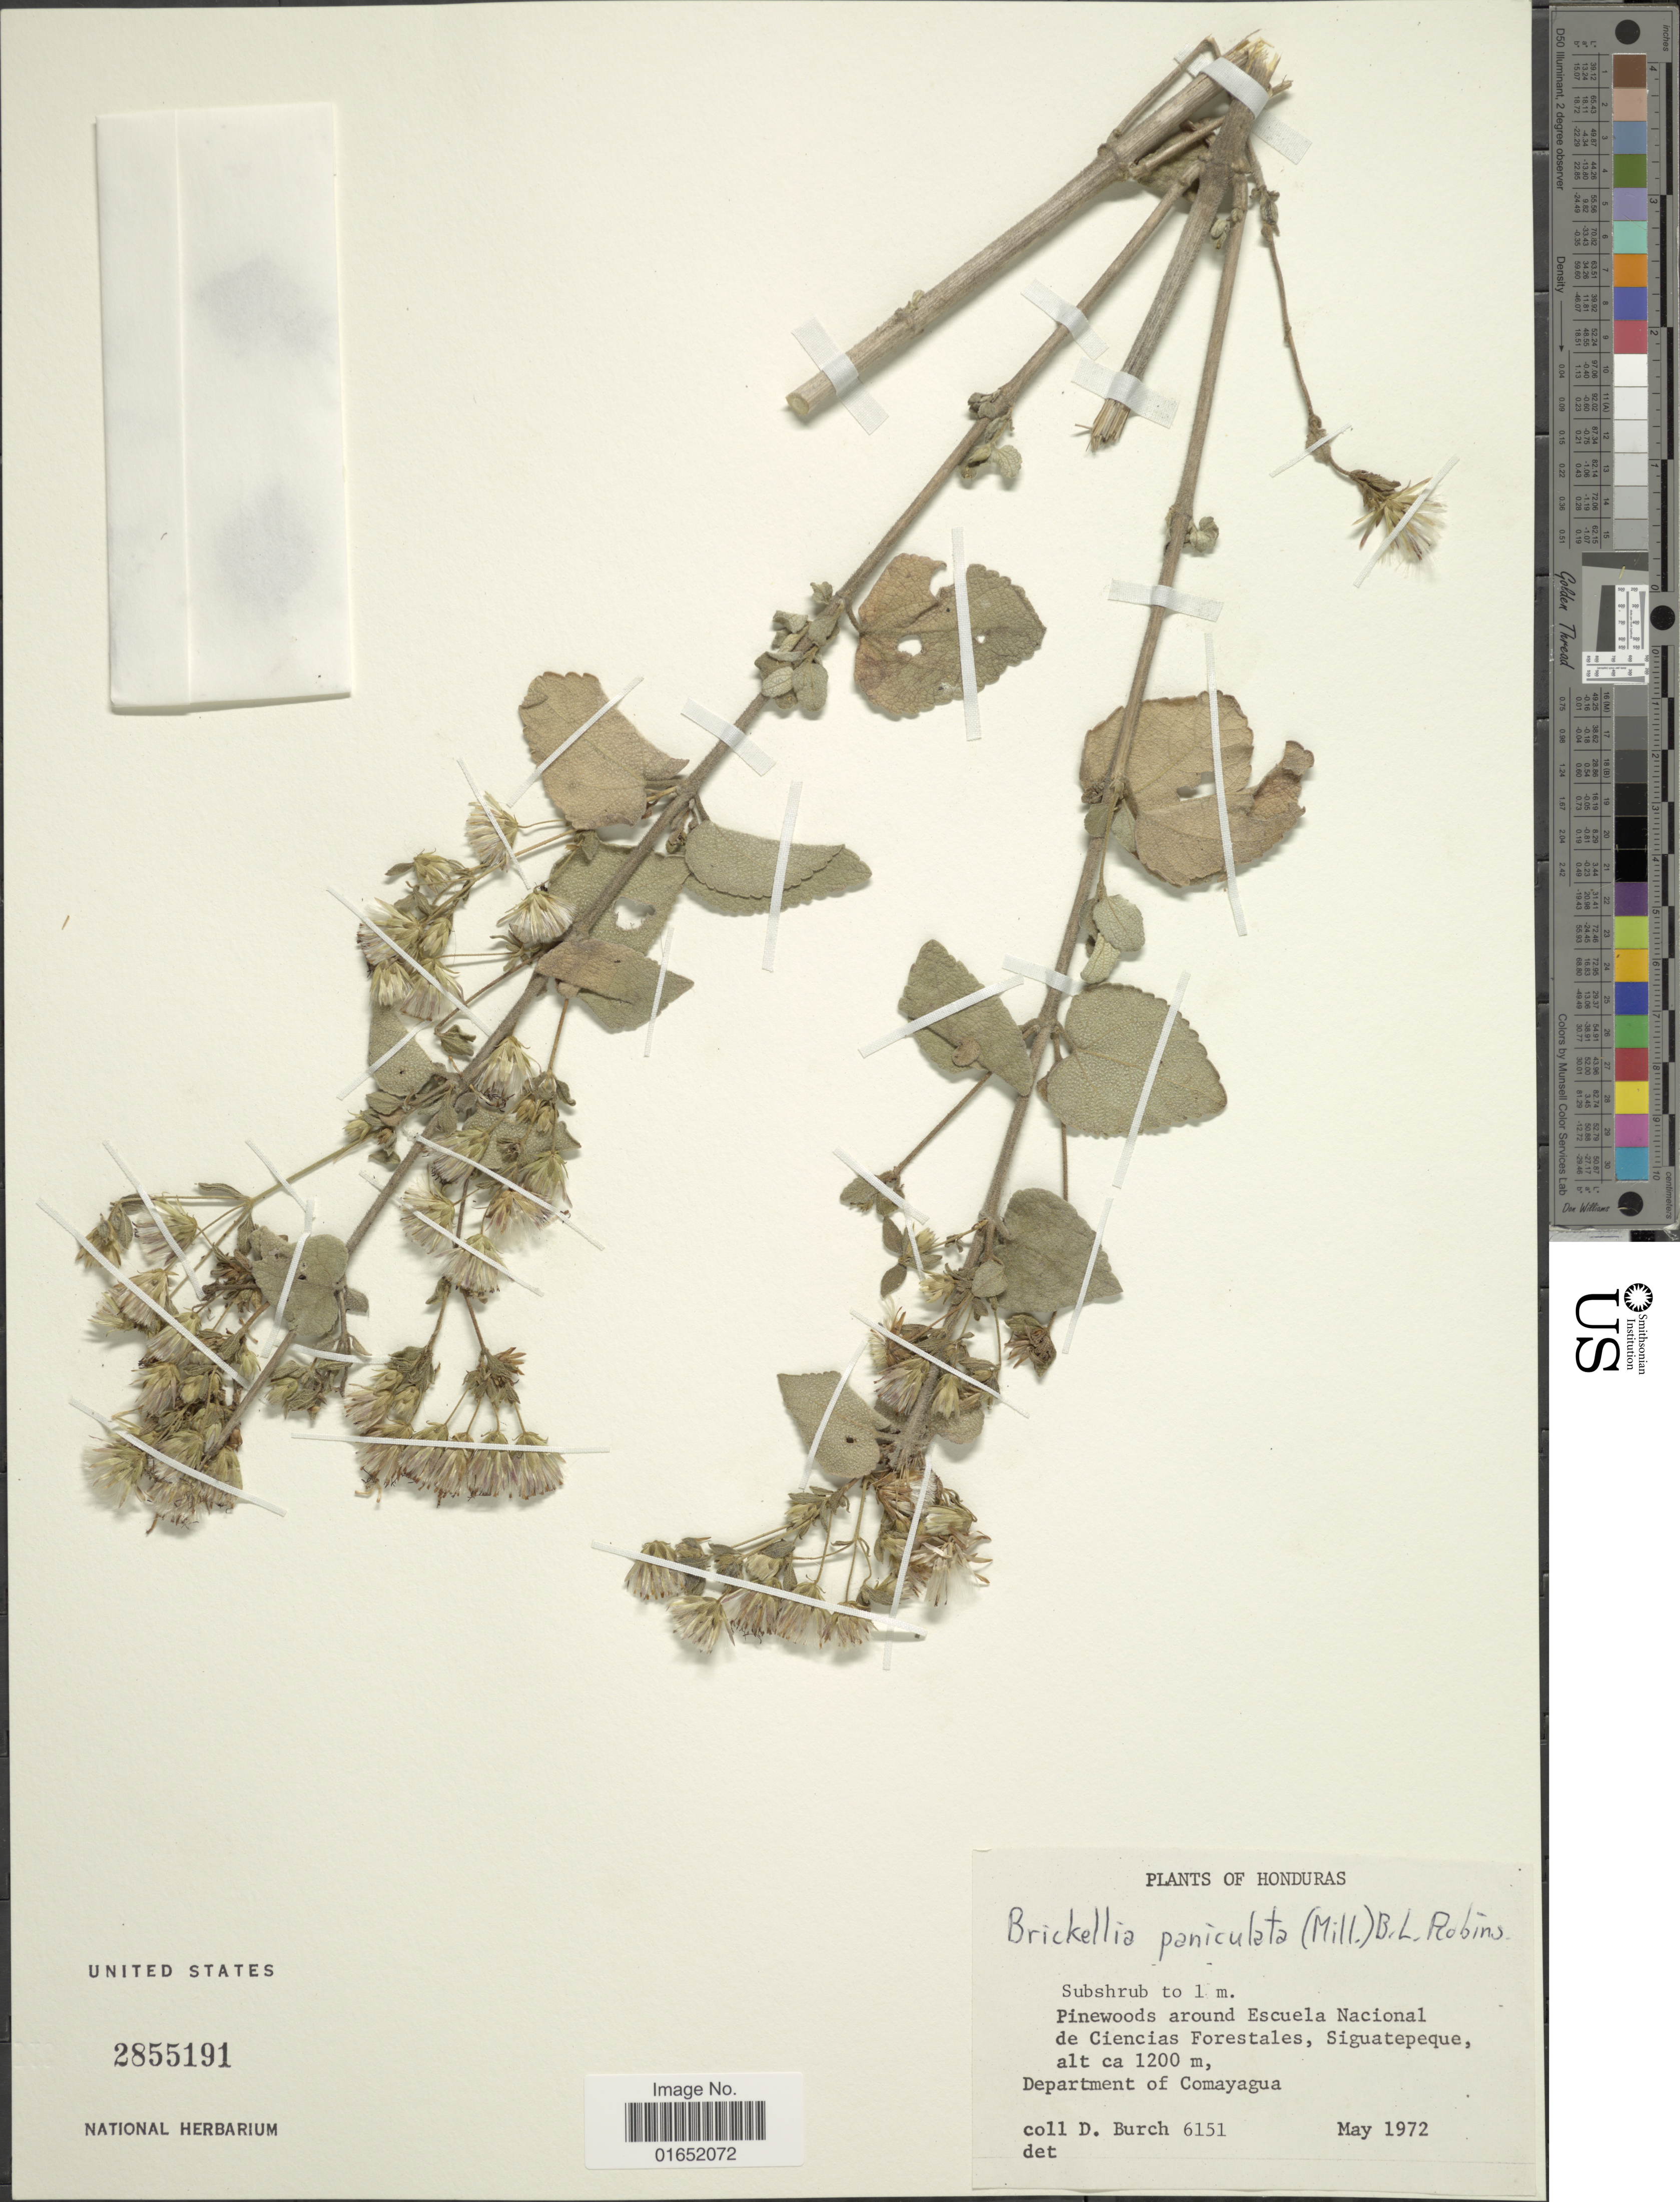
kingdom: Plantae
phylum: Tracheophyta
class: Magnoliopsida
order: Asterales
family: Asteraceae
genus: Brickellia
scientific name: Brickellia paniculata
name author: (Mill.) B.L. Rob.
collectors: D. Burch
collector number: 6151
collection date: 1972-05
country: Honduras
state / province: Comayagua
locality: Pinewoods around Escuala Nacional de Ciencias Forestales, Siguatepeque, Department of Comayagua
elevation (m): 1200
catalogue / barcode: US 2855191